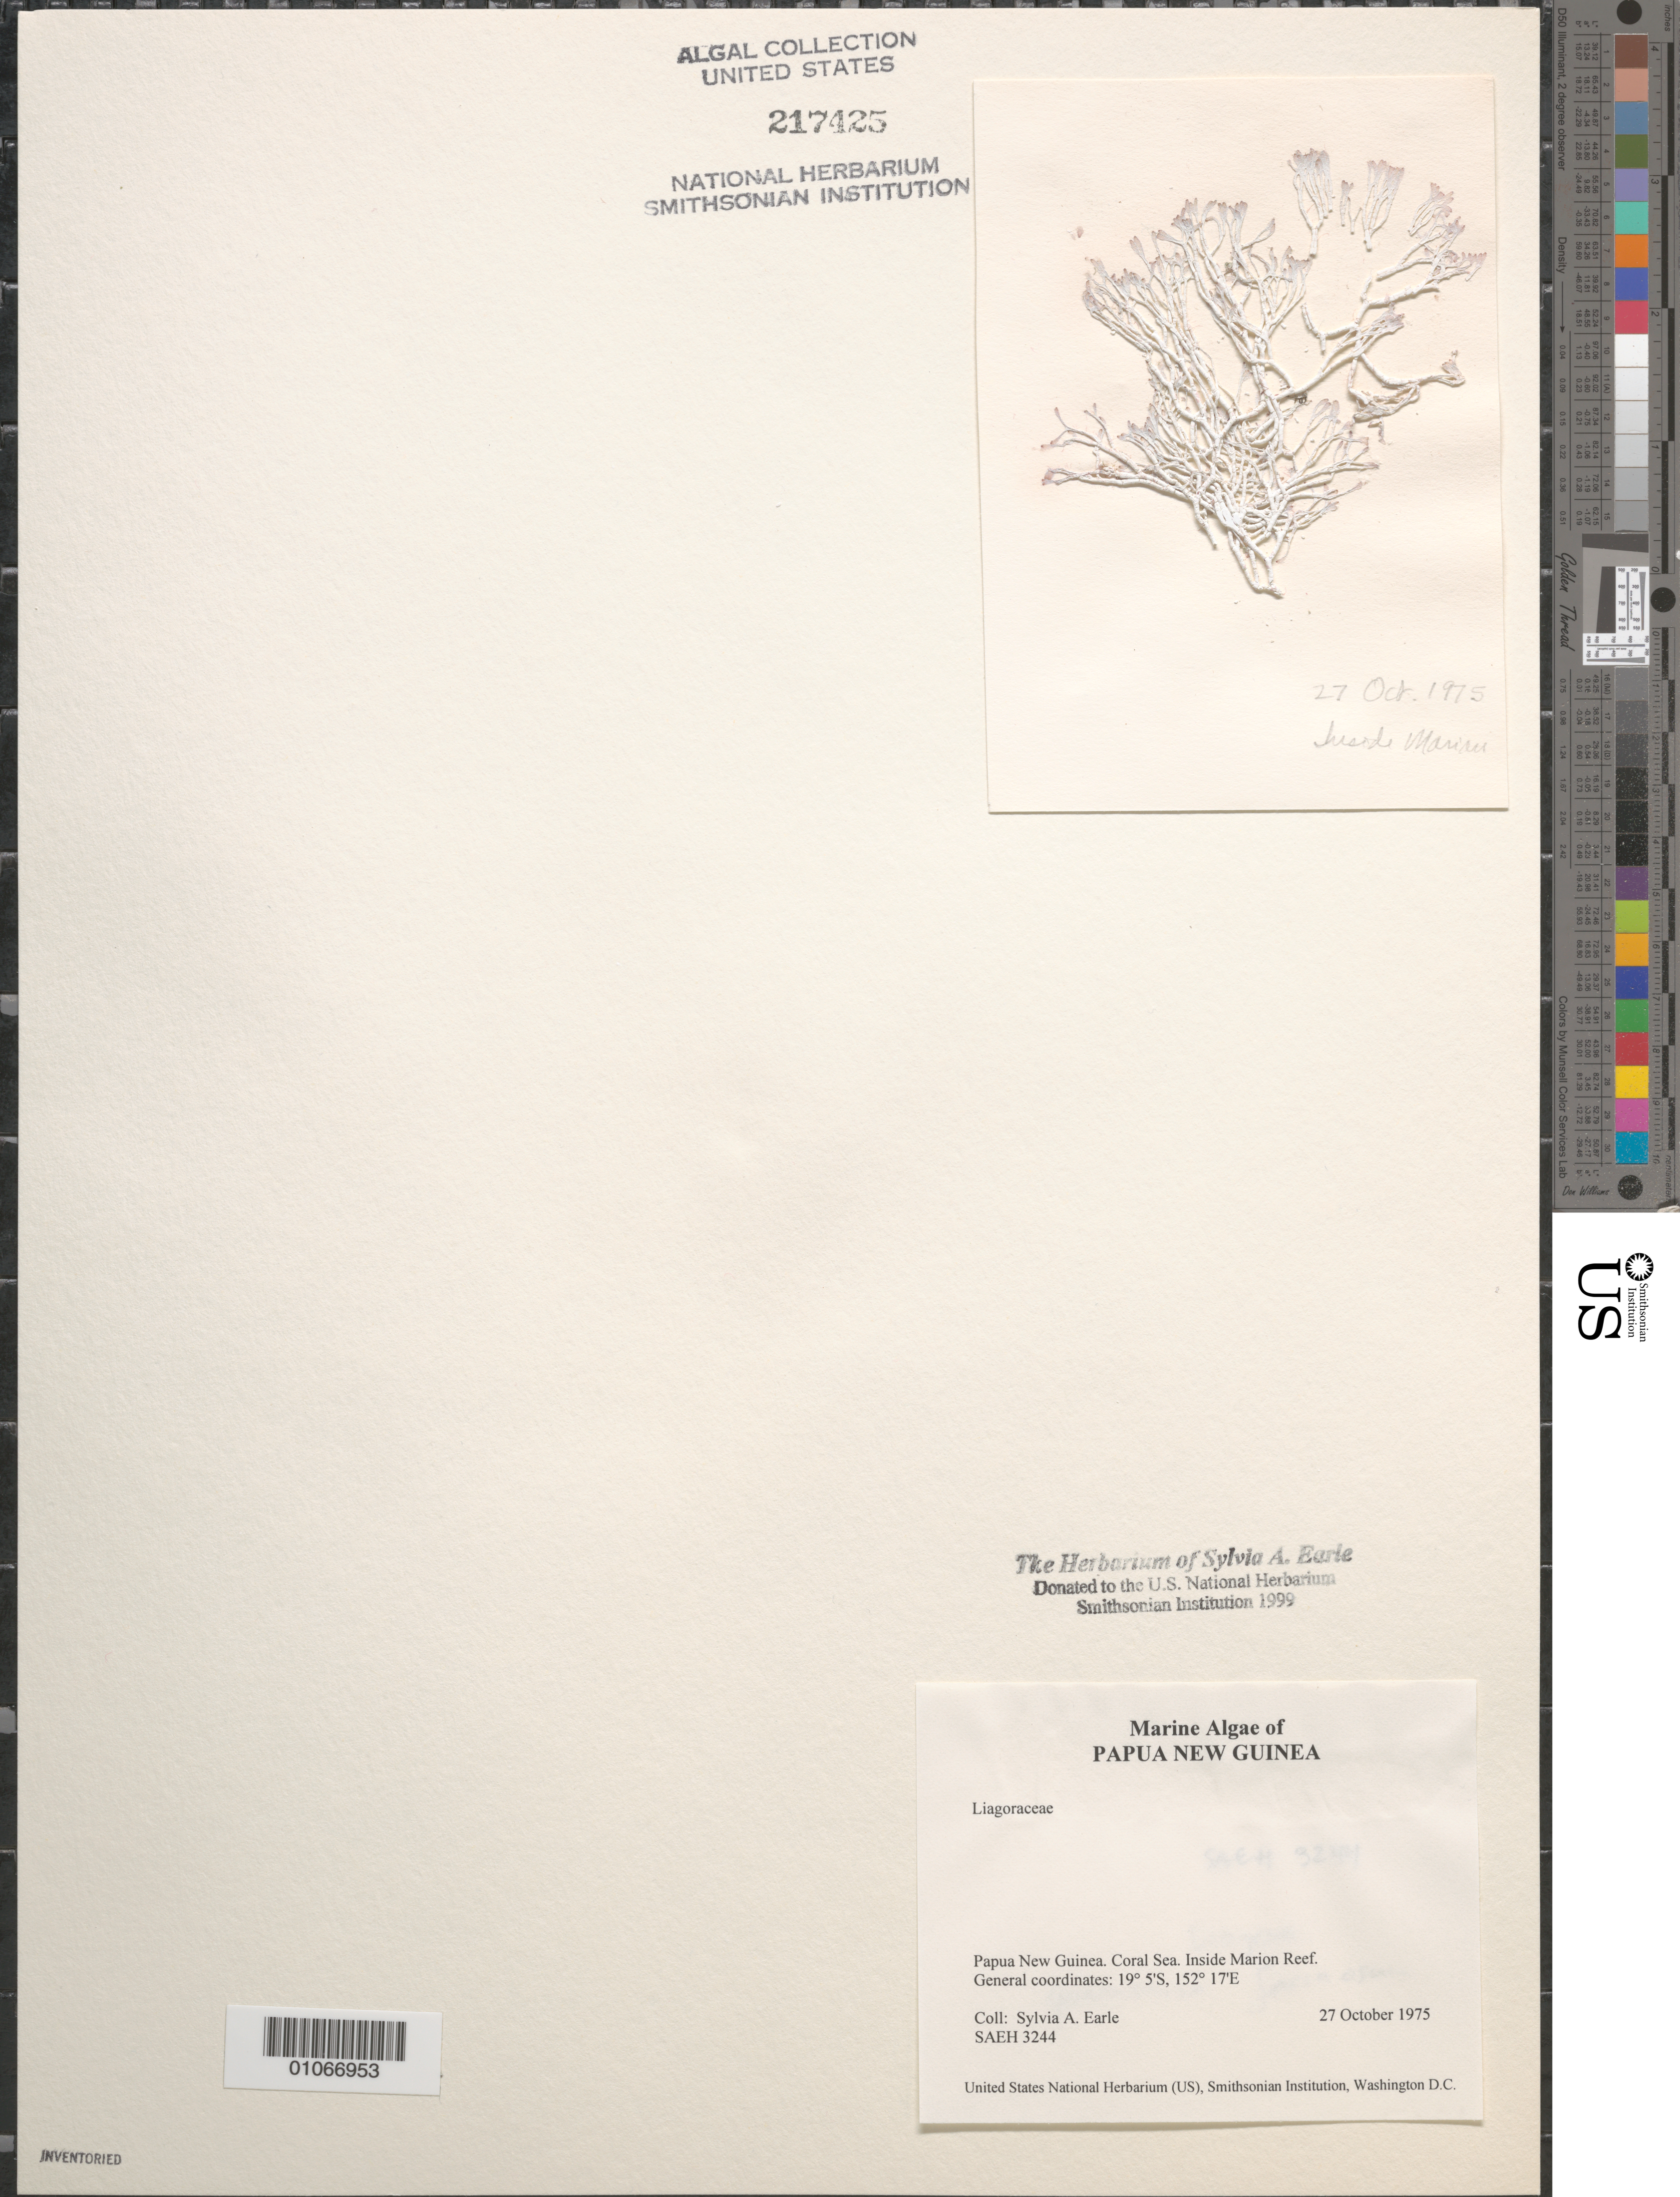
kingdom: Plantae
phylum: Rhodophyta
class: Florideophyceae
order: Nemaliales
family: Liagoraceae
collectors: S. A. Earle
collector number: SAEH 3244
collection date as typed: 27 Oct 1975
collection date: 1975-10-27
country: Australia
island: Marion Reef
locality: Coral Sea, inside Marion Reef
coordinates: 19 5'S, 152 17'E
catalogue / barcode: US 217425